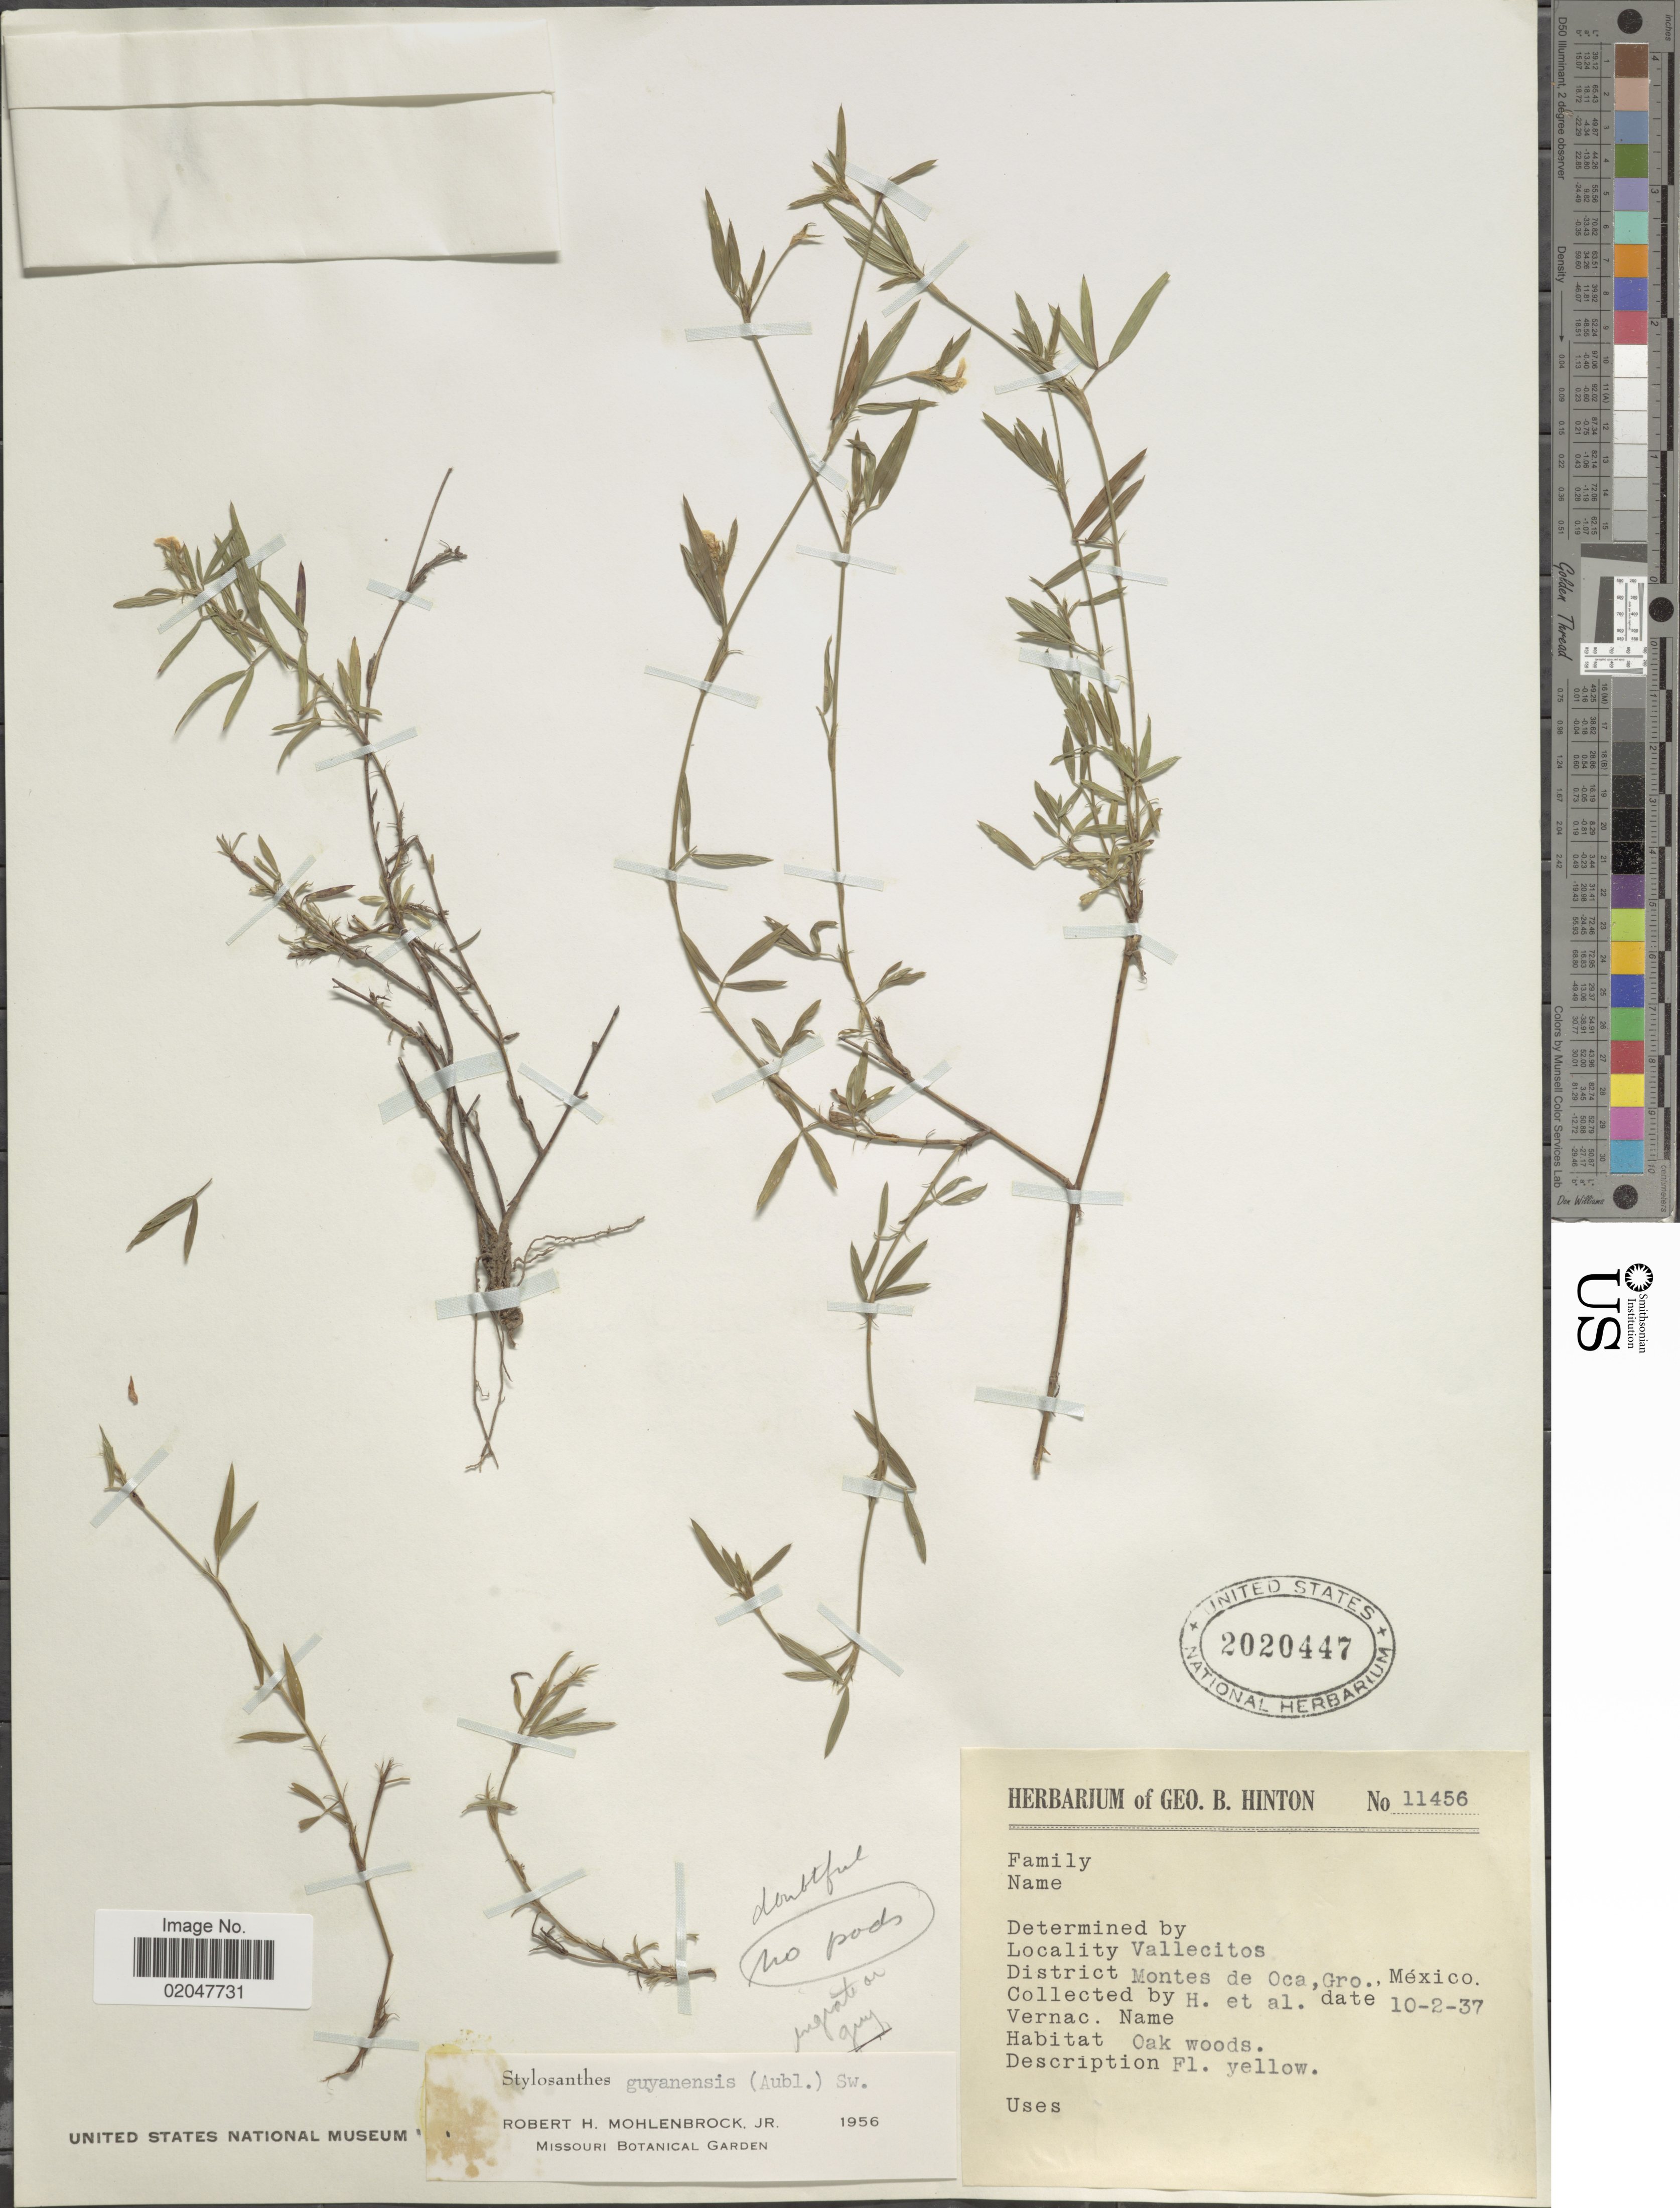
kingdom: Plantae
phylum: Tracheophyta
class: Magnoliopsida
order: Fabales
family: Fabaceae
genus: Stylosanthes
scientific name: Stylosanthes guianensis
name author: (Aubl.) Sw.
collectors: G. B. Hinton & et al.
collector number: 11456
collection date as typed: Transcribed d/m/y: 2/10/37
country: Mexico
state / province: Guerrero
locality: Vallecitos, District Montes de Oca, Gro.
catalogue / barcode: US 2020447